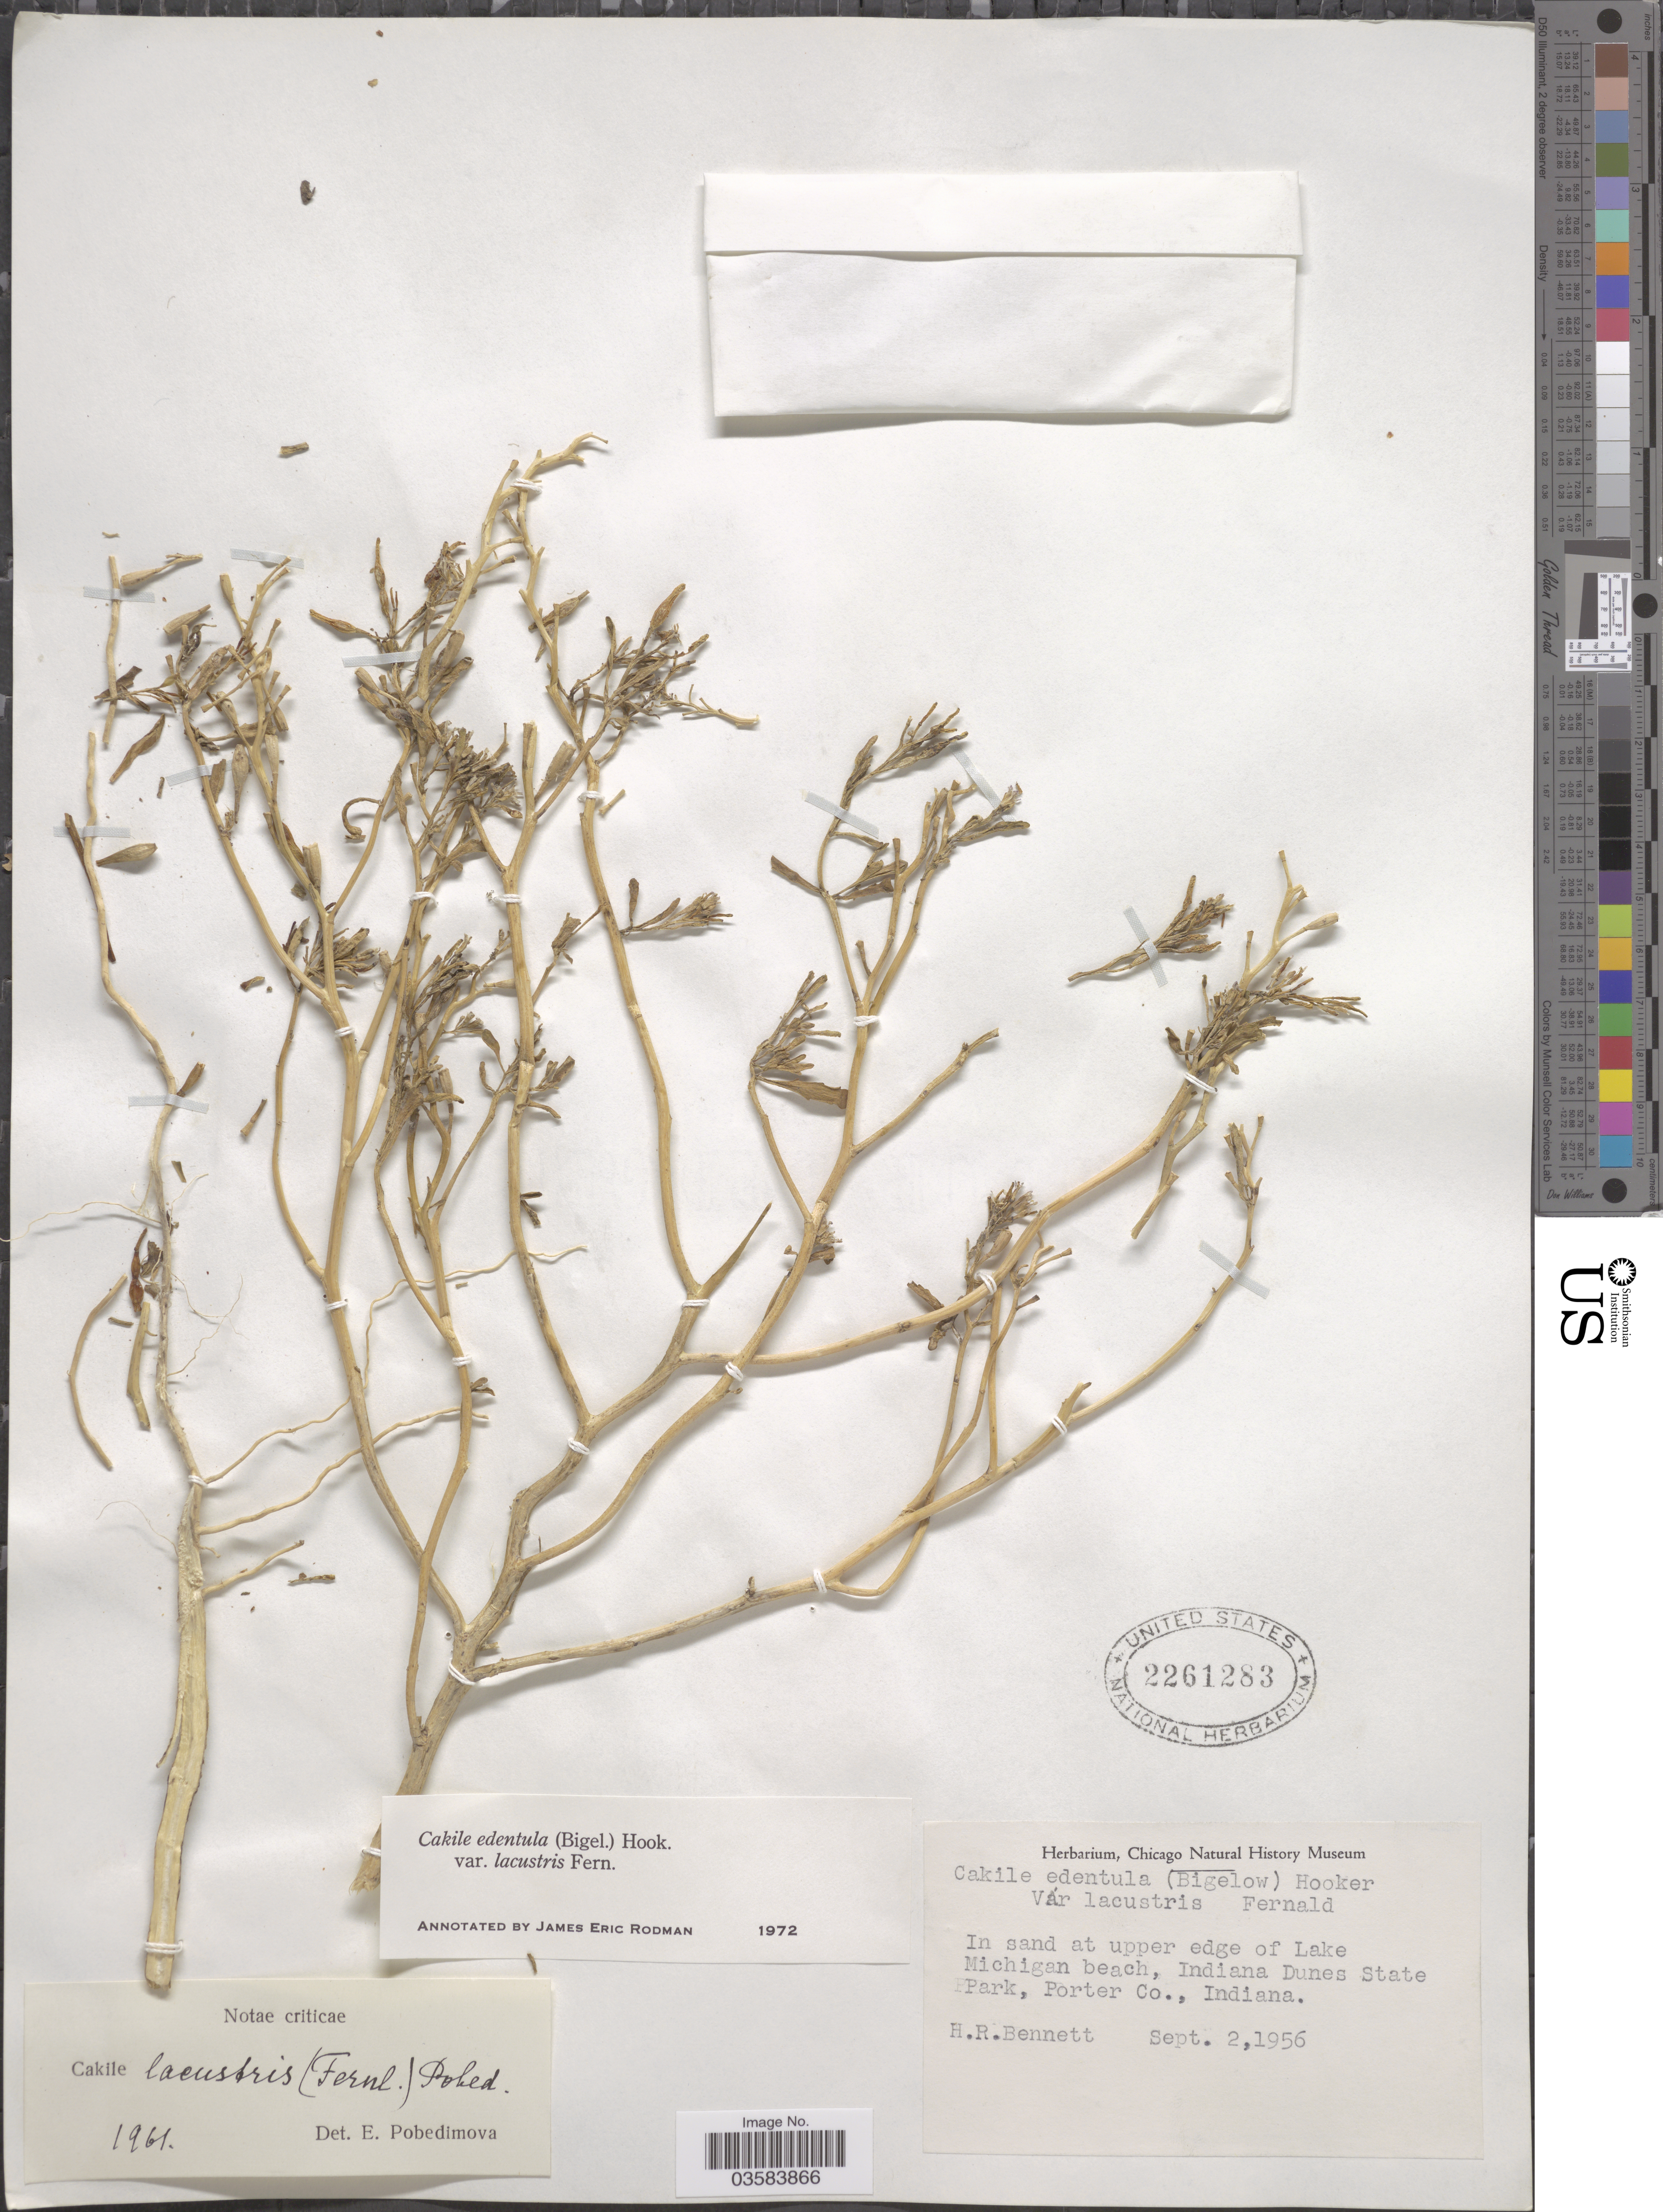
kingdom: Plantae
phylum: Tracheophyta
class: Magnoliopsida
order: Brassicales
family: Brassicaceae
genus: Cakile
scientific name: Cakile edentula var. lacustris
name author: Fernald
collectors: H. R. Bennett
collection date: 1956-09-02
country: United States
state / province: Indiana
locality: In sand at upper edge of Lake Michigan beach, Indiana Dunes State Park, Porter Co.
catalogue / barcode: US 2261283